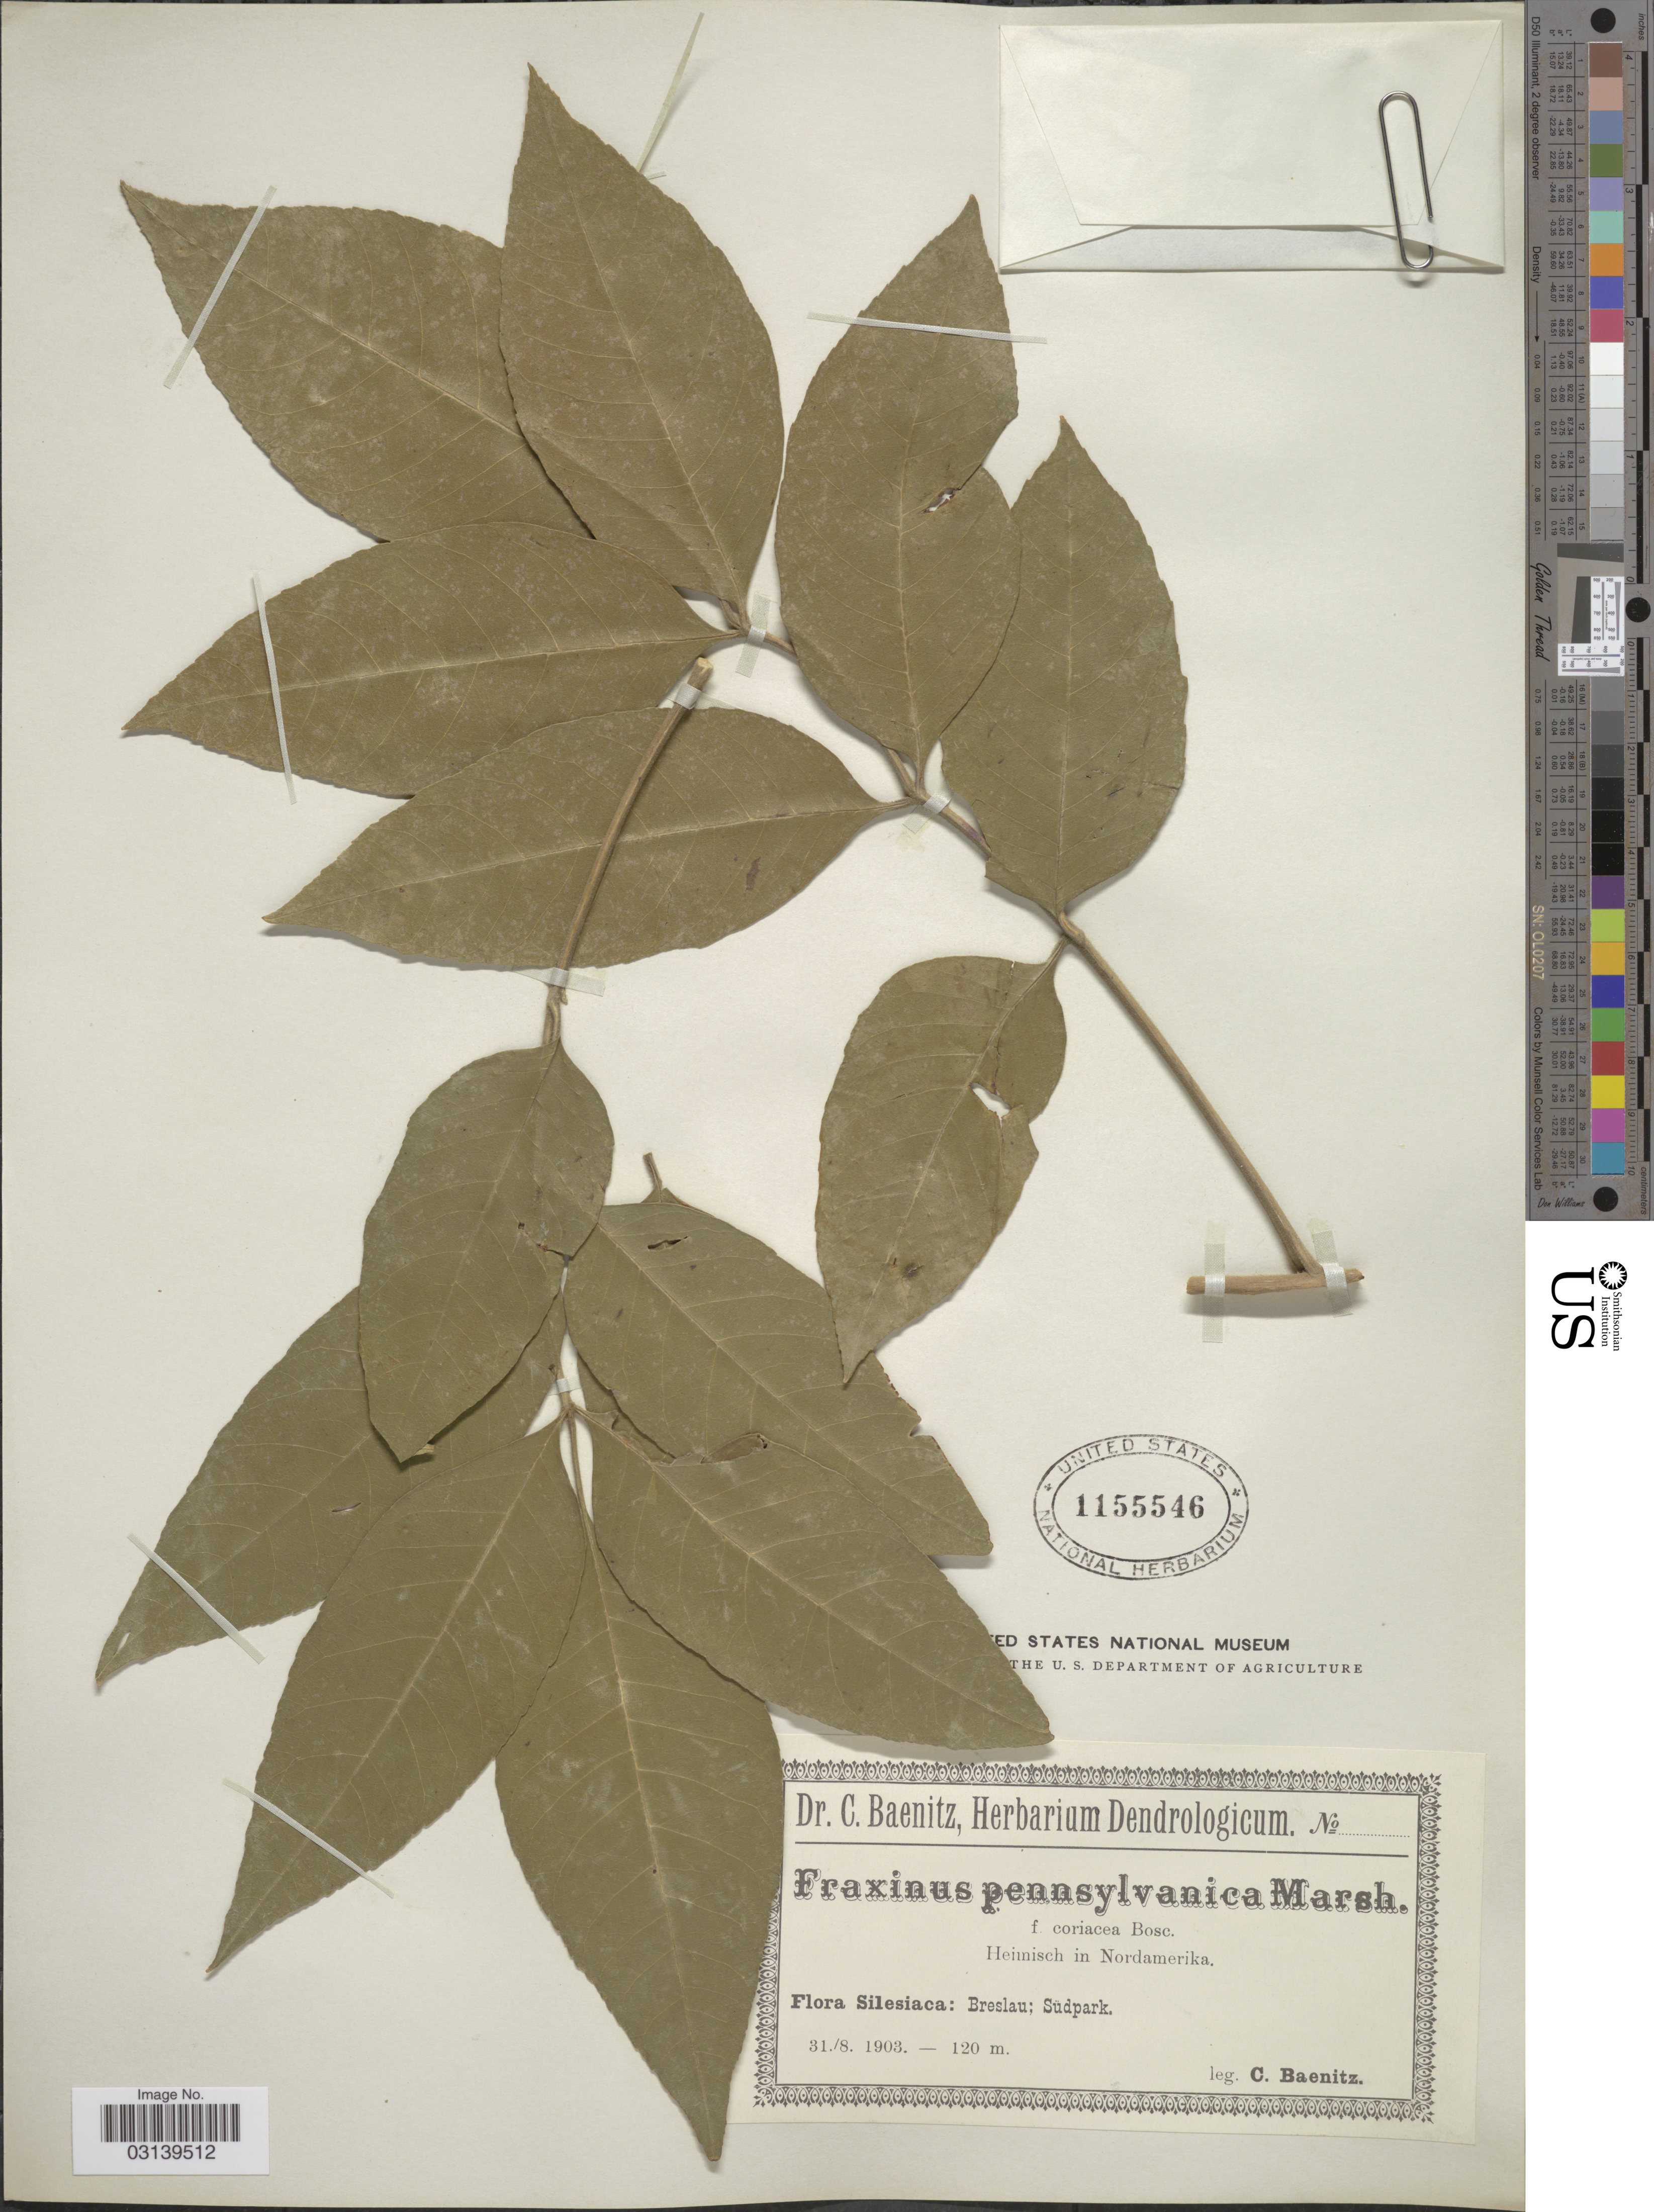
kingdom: Plantae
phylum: Tracheophyta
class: Magnoliopsida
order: Lamiales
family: Oleaceae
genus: Fraxinus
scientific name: Fraxinus pennsylvanica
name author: Marshall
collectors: C. G. Baenitz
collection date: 1903-08-31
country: Poland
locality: Silesiaca: Breslau; Südpark.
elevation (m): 120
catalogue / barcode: US 1155546